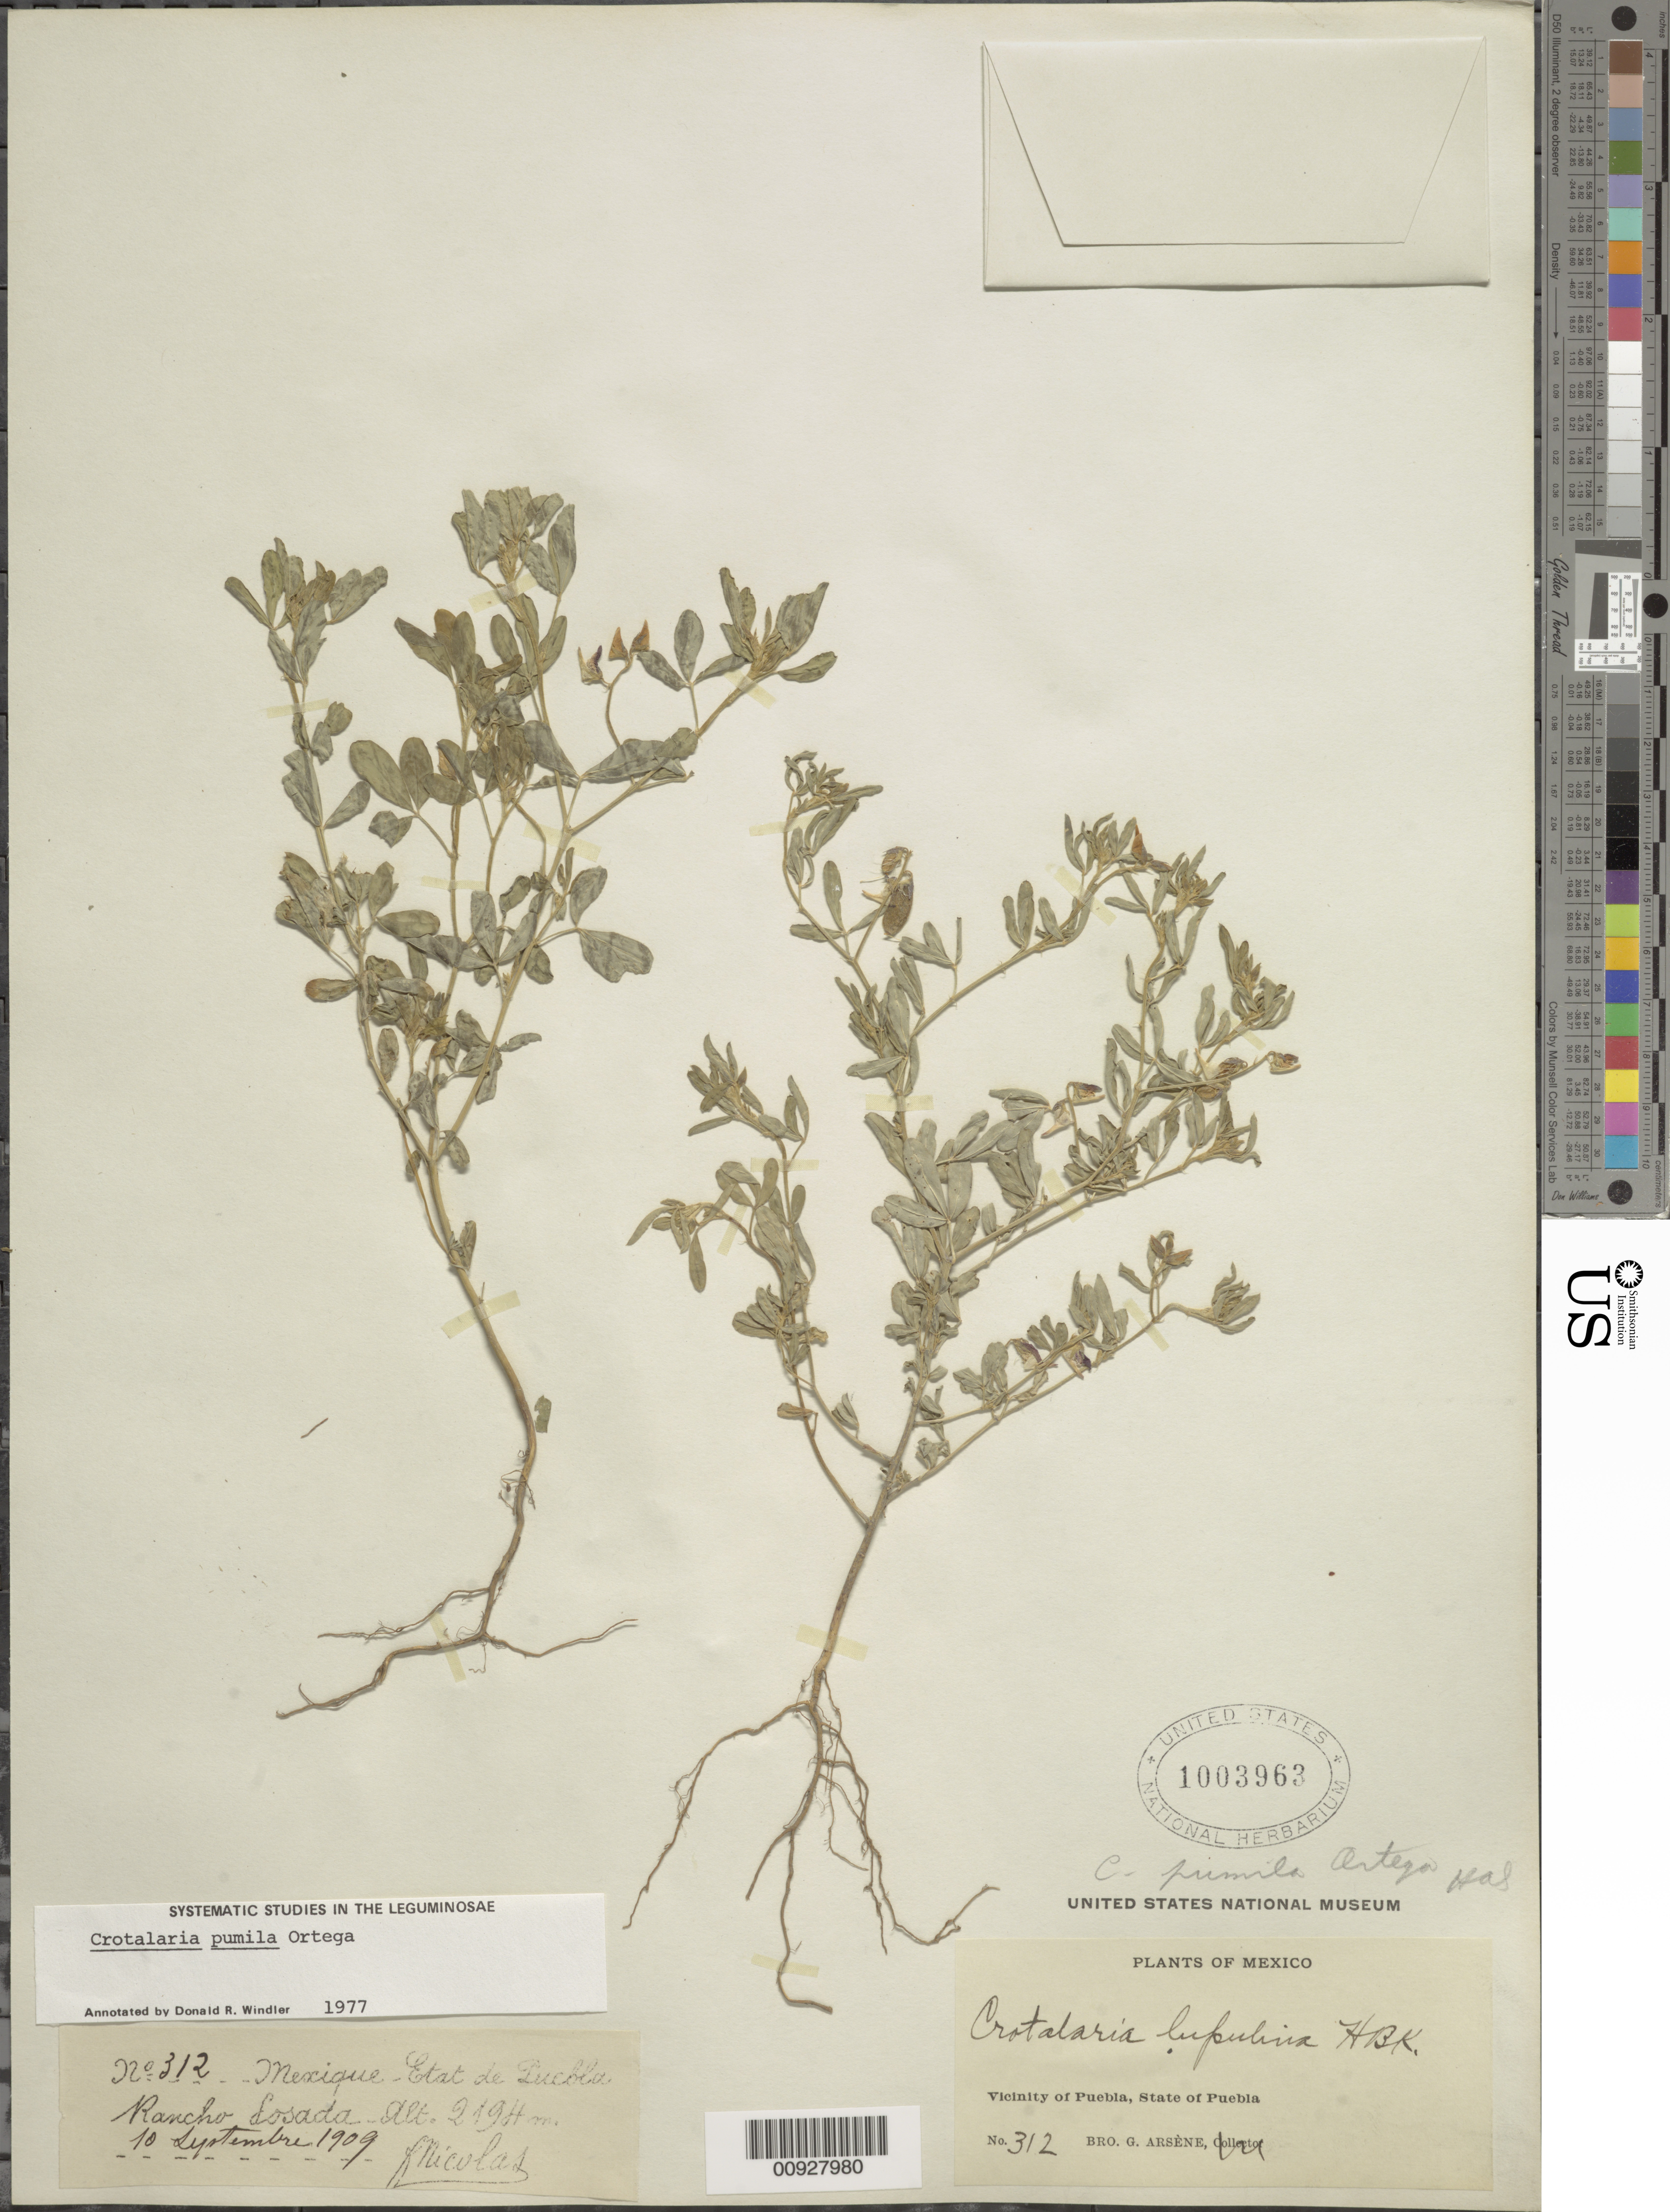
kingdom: Plantae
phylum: Tracheophyta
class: Magnoliopsida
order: Fabales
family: Fabaceae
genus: Crotalaria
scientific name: Crotalaria pumila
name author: Ortega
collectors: B. Nicolas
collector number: Arsène, Bro. G. No. 312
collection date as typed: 10 Sep 1909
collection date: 1909-09-10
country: Mexico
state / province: Puebla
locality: Etat de Puebla: Rancho Lozada.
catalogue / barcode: US 1003963